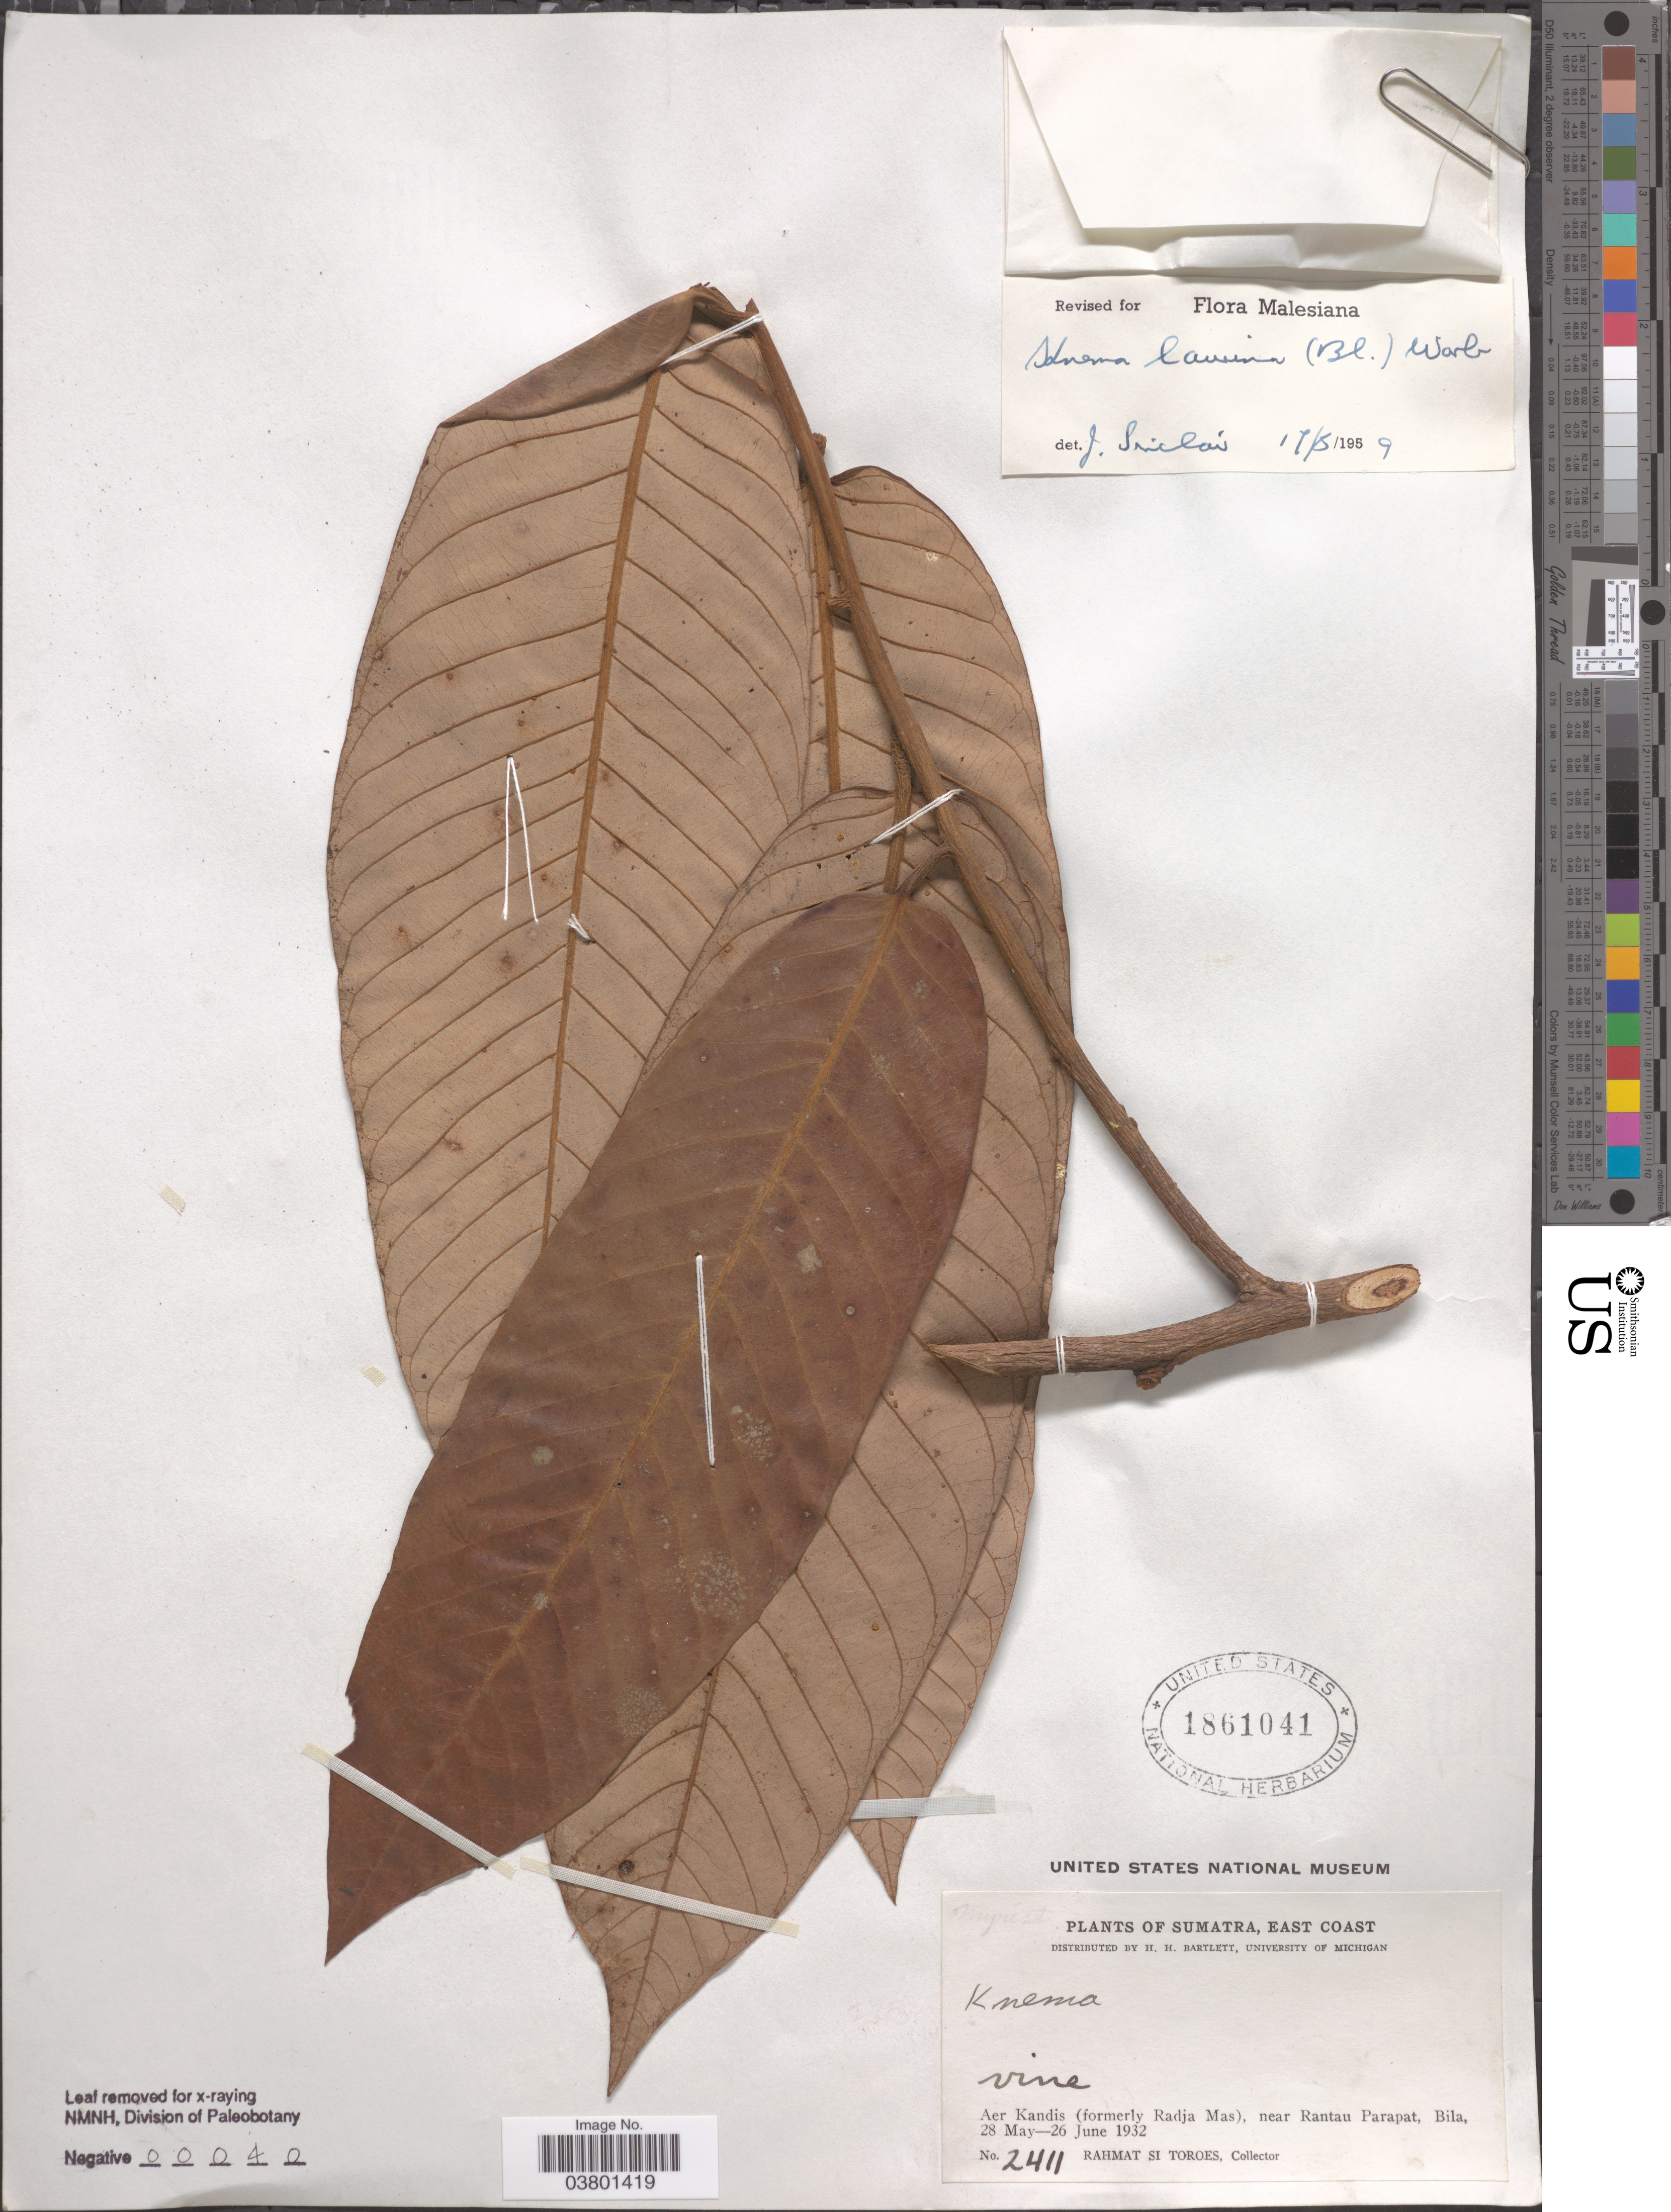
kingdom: Plantae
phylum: Tracheophyta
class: Magnoliopsida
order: Magnoliales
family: Myristicaceae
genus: Knema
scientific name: Knema laurina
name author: Warb.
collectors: Rahmat Si Boeea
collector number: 2411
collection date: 1932-05-28/1932-06-26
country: Indonesia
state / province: Sumatra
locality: East Coast. Aer Kandis (formerly Radja Mas), near Rantau Parapat, Bila.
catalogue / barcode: US 1861041